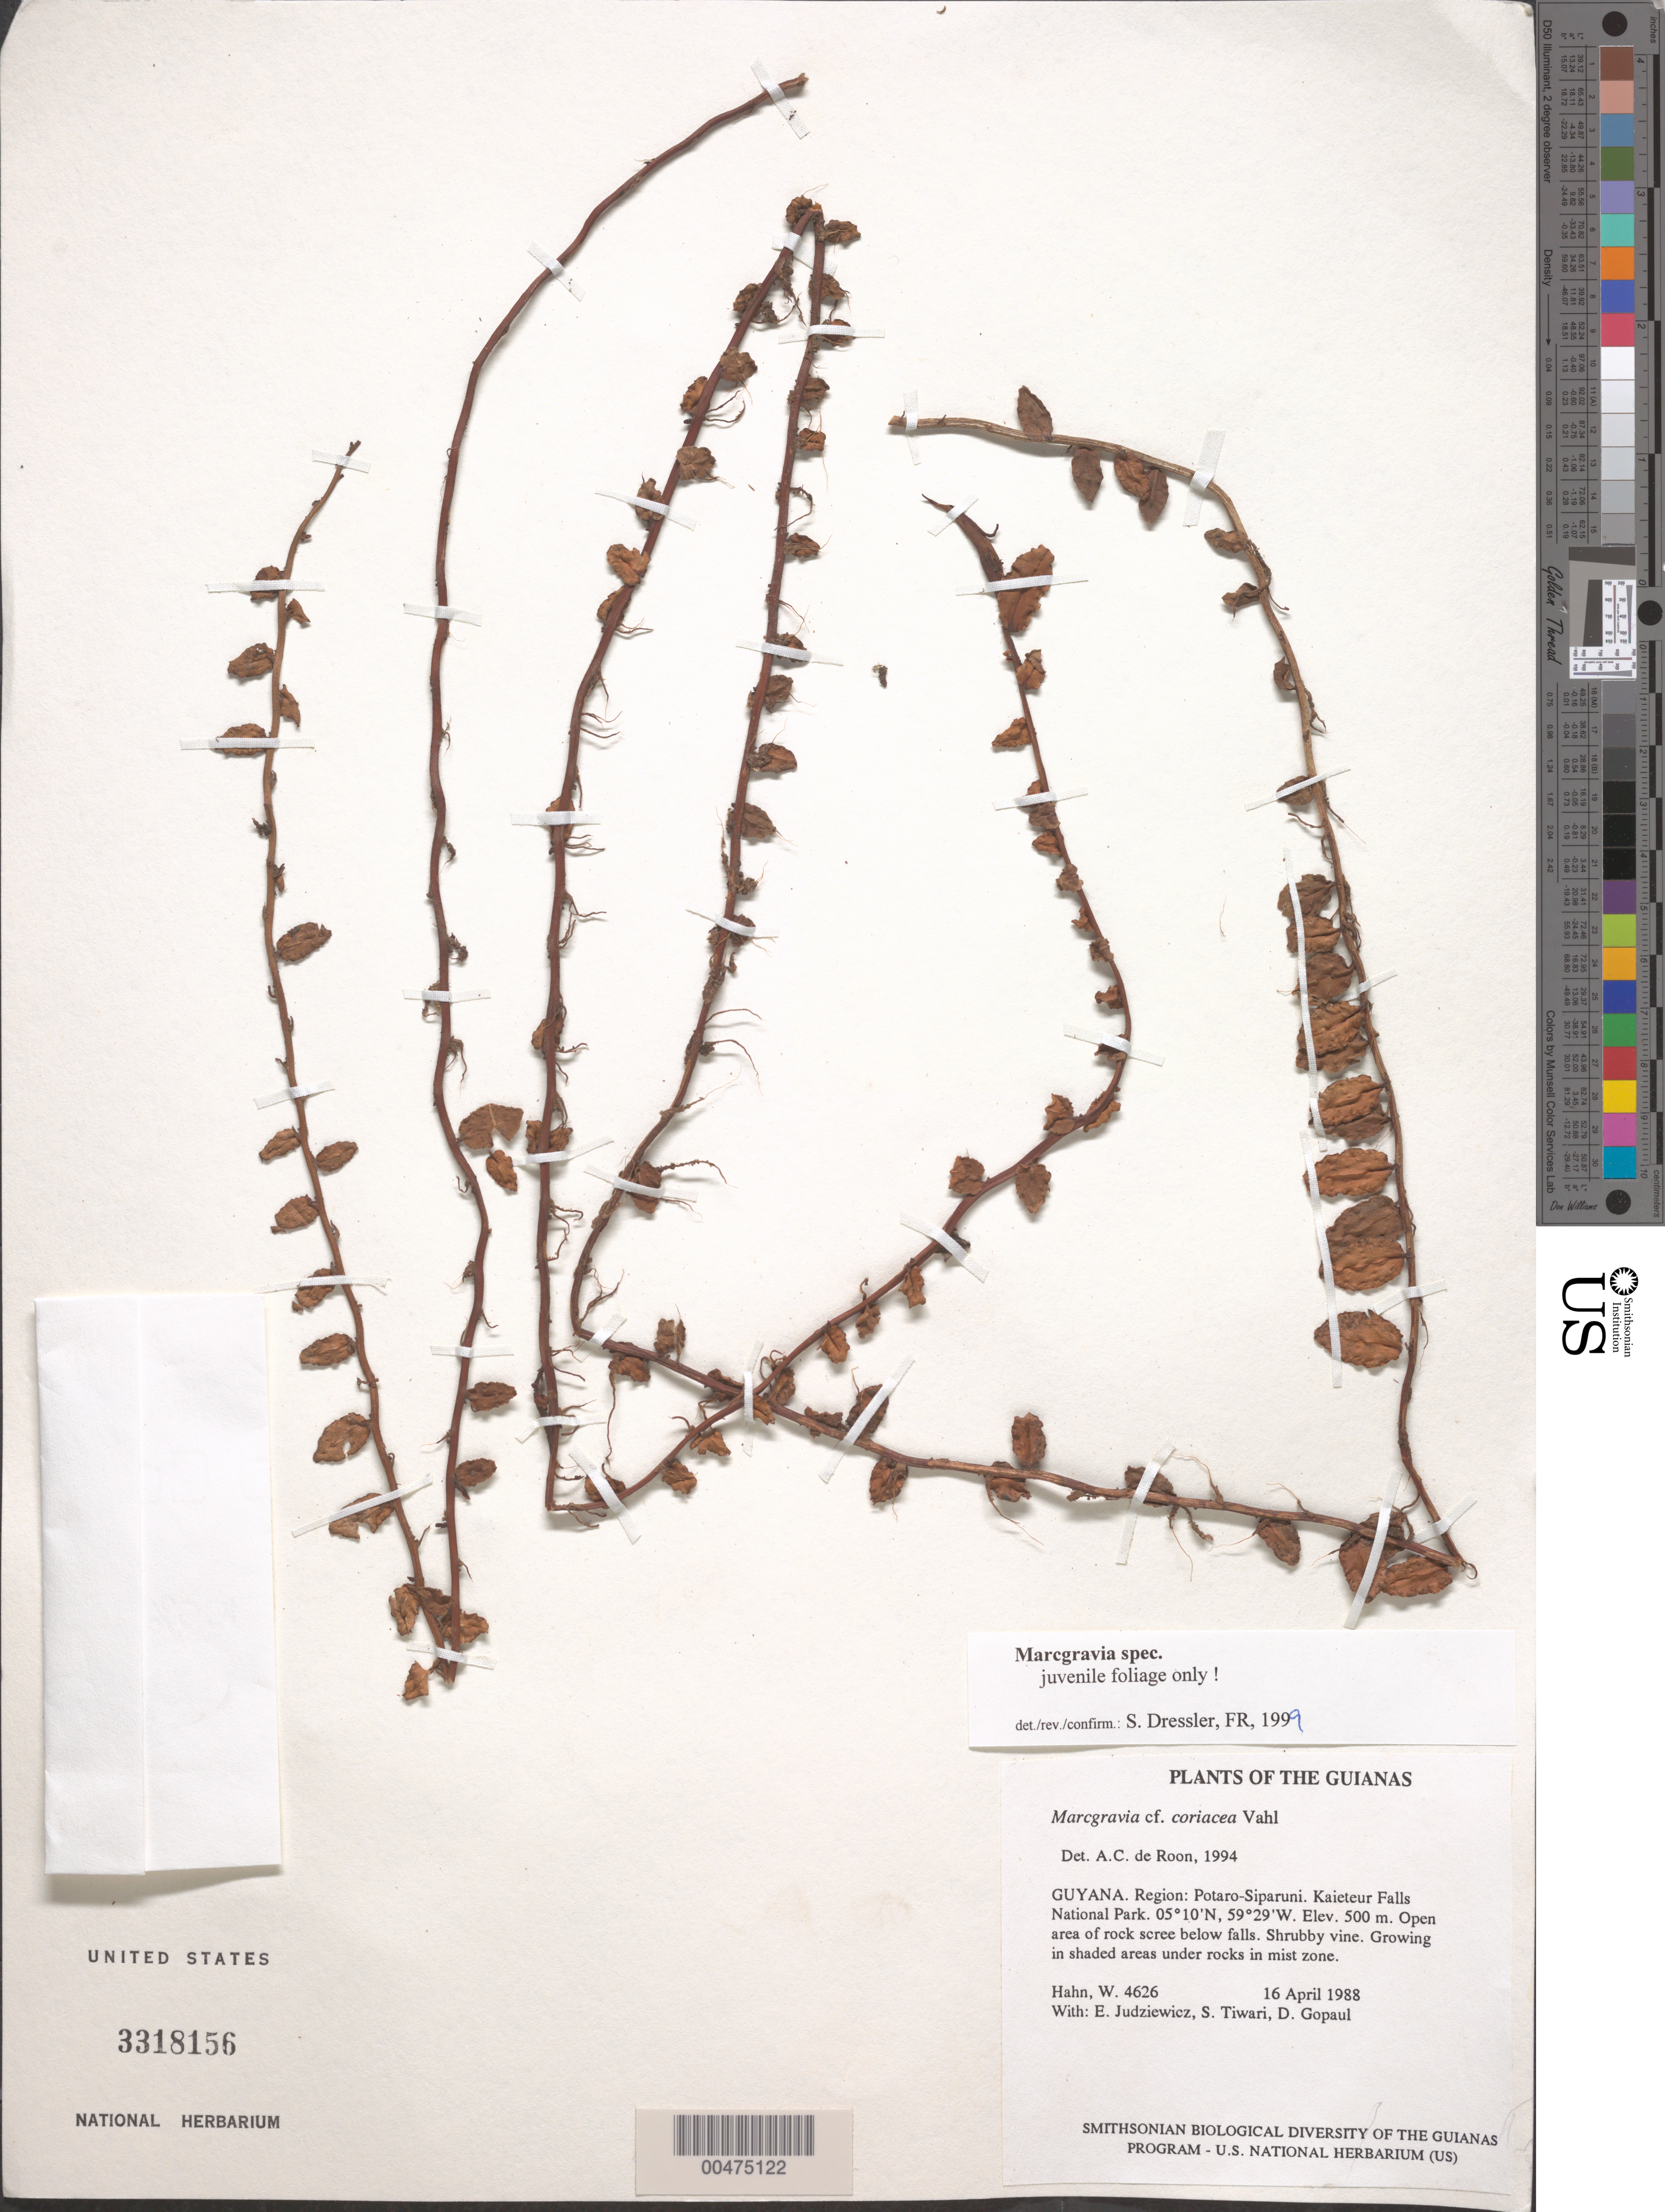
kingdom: Plantae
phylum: Tracheophyta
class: Magnoliopsida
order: Ericales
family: Marcgraviaceae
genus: Marcgravia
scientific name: Marcgravia sp.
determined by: Dressler, S., (FR), Forschungsinstitut Und Naturmuseum Senckenberg (GERMANY)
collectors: W. Hahn, E. J. Judziewicz, S. Tiwari & D. Gopaul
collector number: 4626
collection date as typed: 16 April 1988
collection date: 1988-04-16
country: Guyana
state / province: Potaro-Siparuni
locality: Kaieteur Falls National Park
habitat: Open area of rock scree below falls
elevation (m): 500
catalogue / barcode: US 3318156